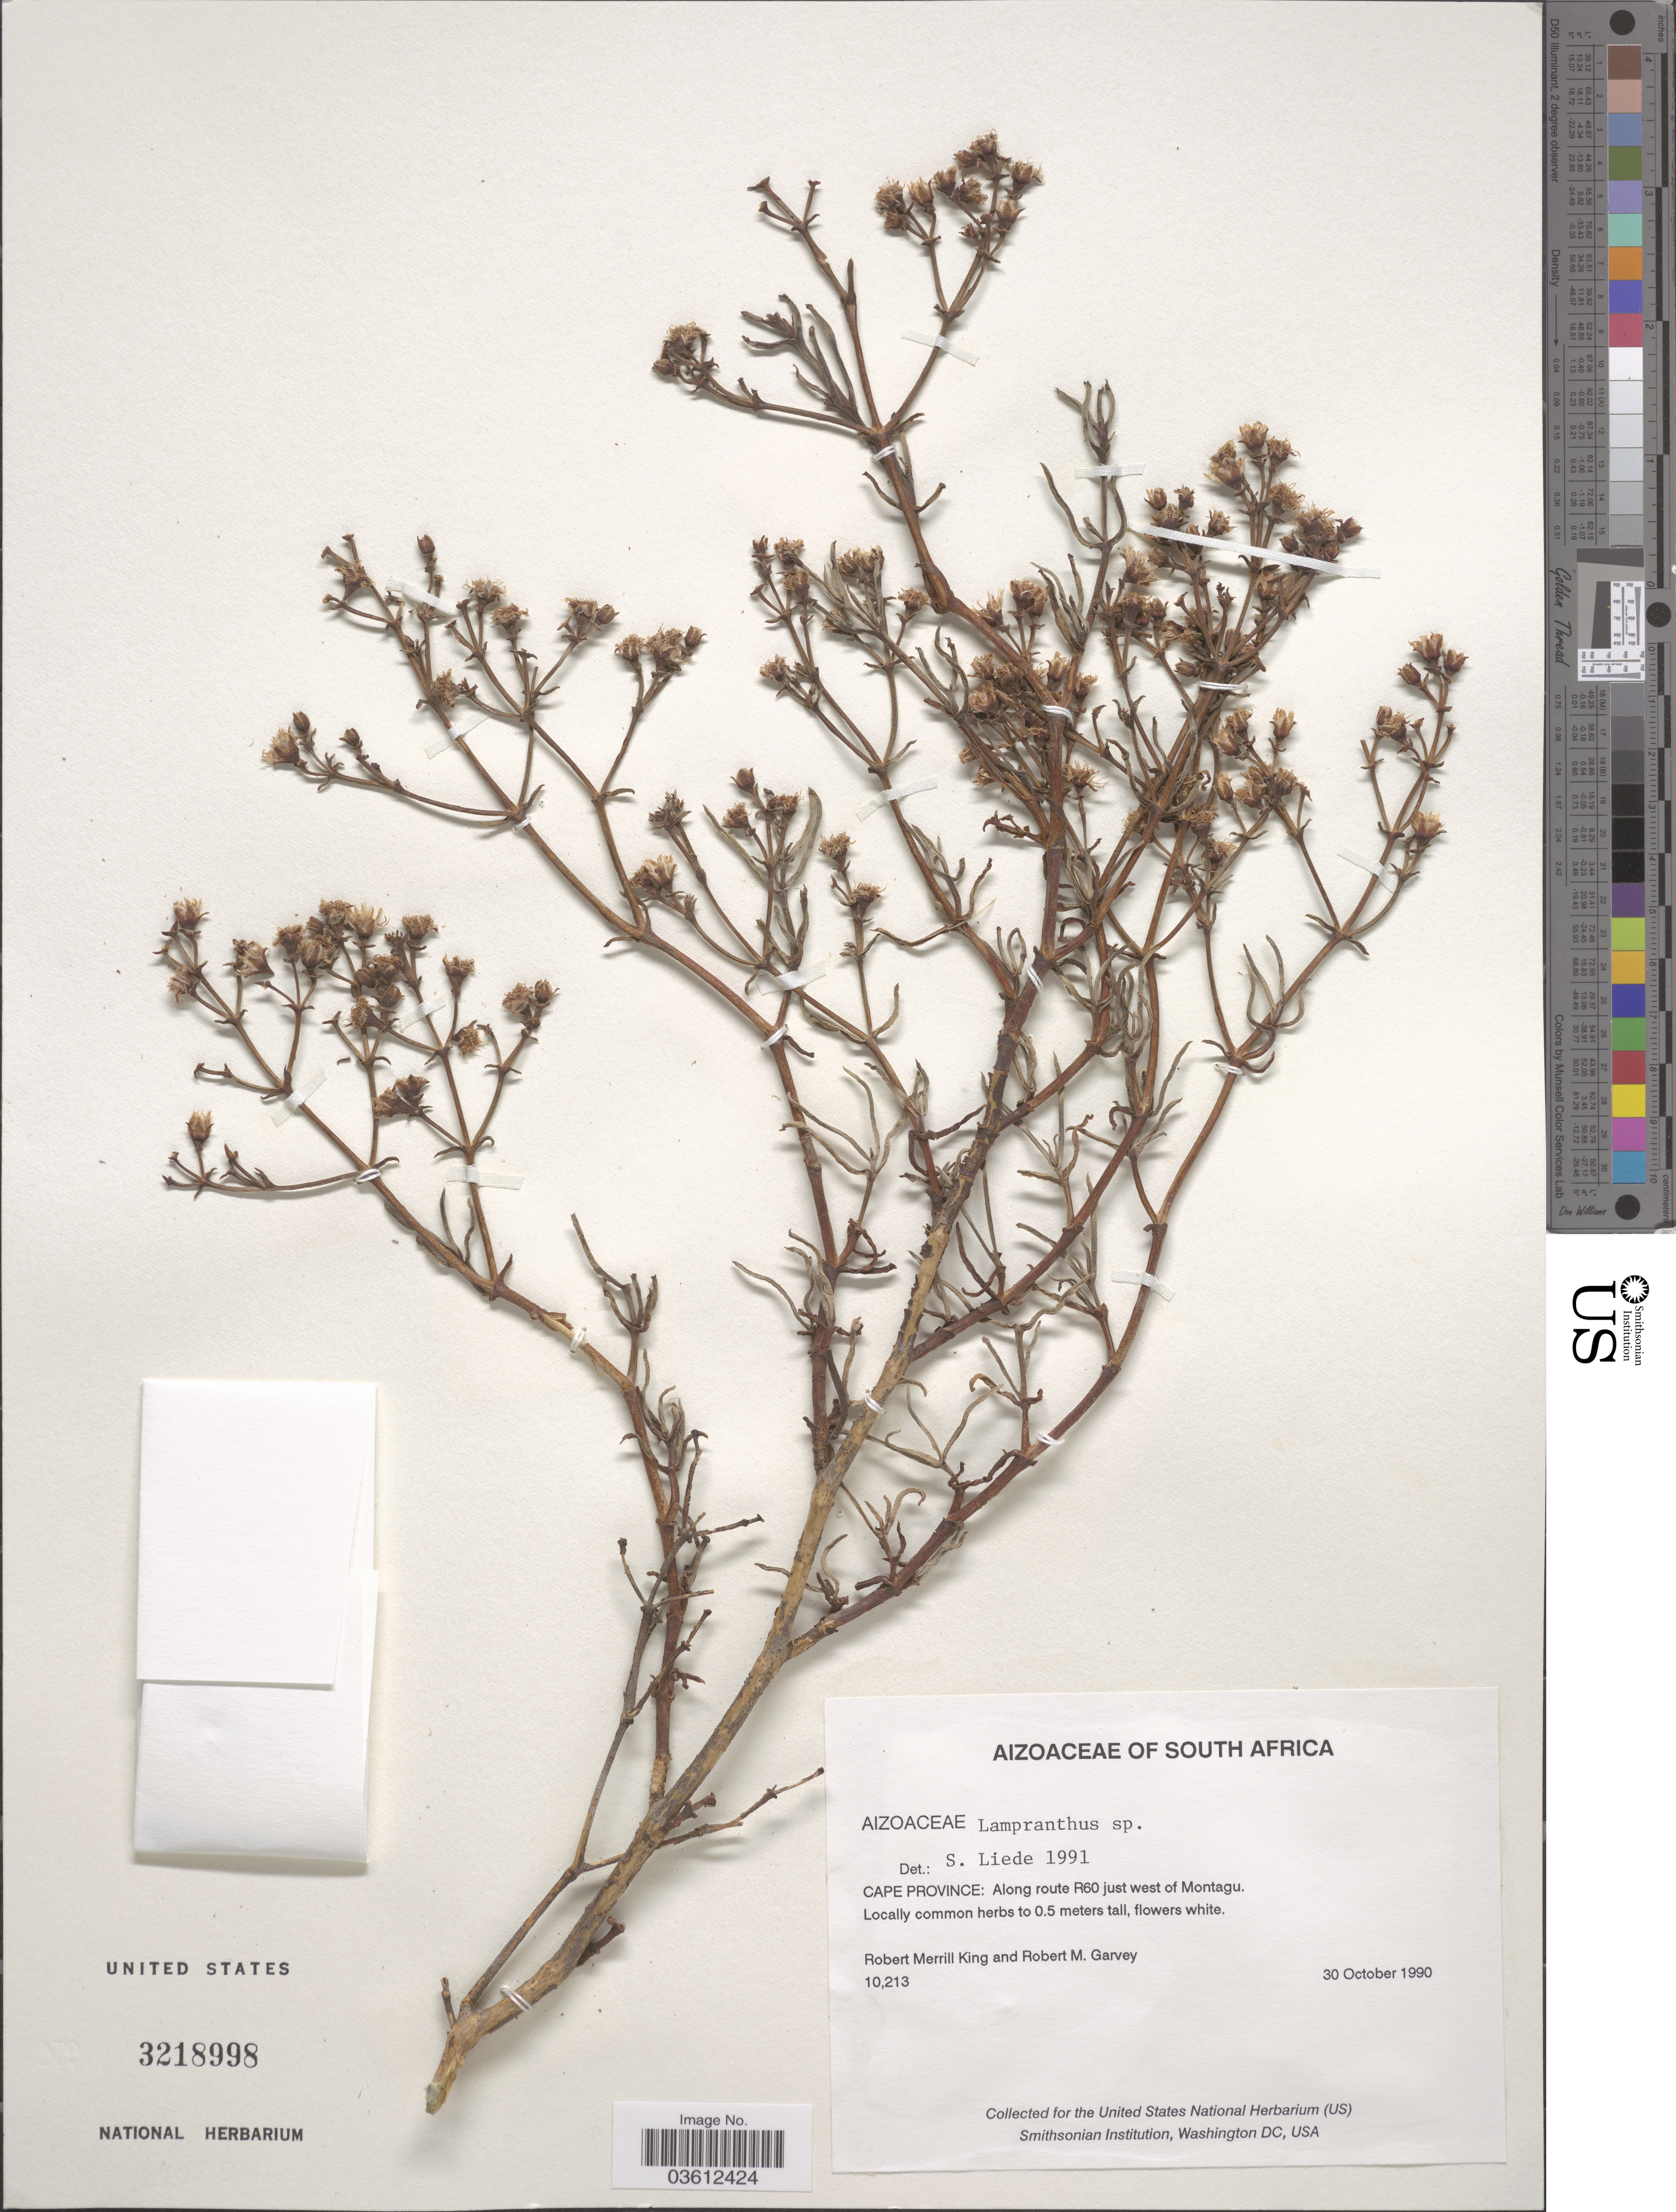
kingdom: Plantae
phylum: Tracheophyta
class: Magnoliopsida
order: Caryophyllales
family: Aizoaceae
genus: Lampranthus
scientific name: Lampranthus sp.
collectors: R. M. King & R. Garvey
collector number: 10213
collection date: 1990-10-30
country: South Africa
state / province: Western Cape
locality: Along route R60 just west of Montagu.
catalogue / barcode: US 3218998